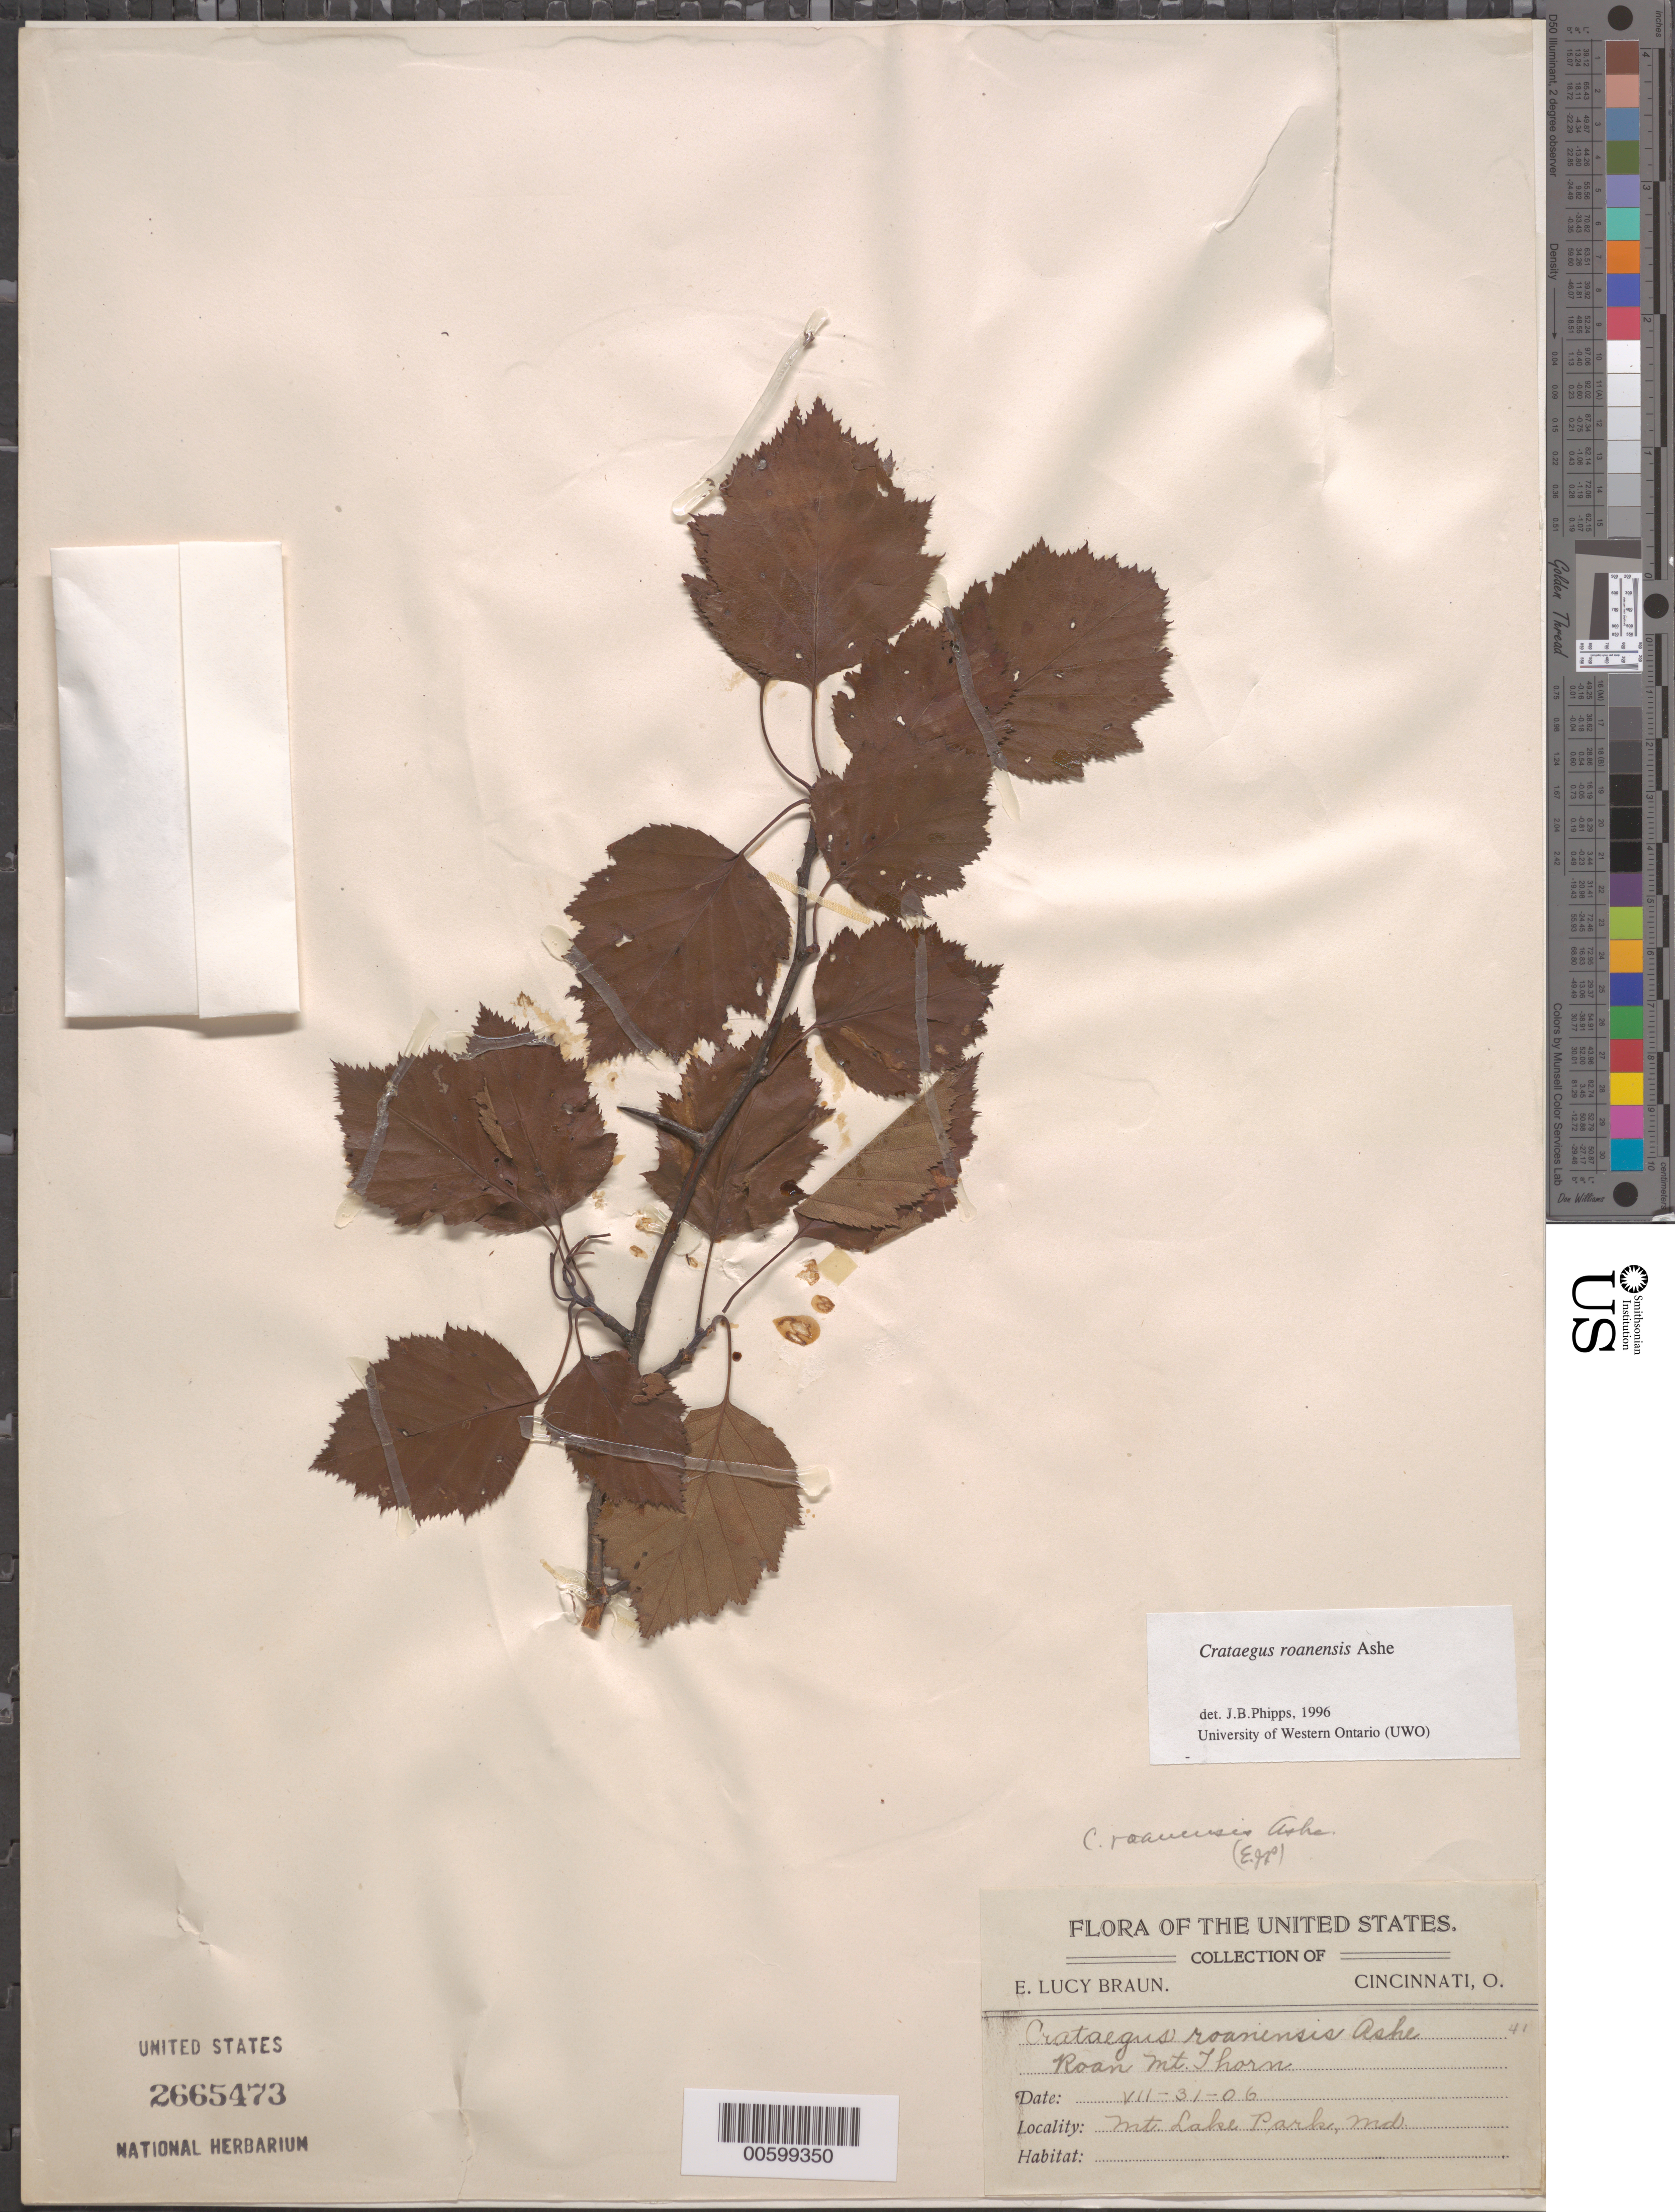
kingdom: Plantae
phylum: Tracheophyta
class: Magnoliopsida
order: Rosales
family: Rosaceae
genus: Crataegus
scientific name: Crataegus macrosperma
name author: Ashe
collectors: E. L. Braun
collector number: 41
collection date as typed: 31 Jul 1906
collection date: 1906-07-31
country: United States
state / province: Maryland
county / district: Garrett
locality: Mt. Lake Park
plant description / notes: Common name: Roan Mt. Thorn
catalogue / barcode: US 2665473